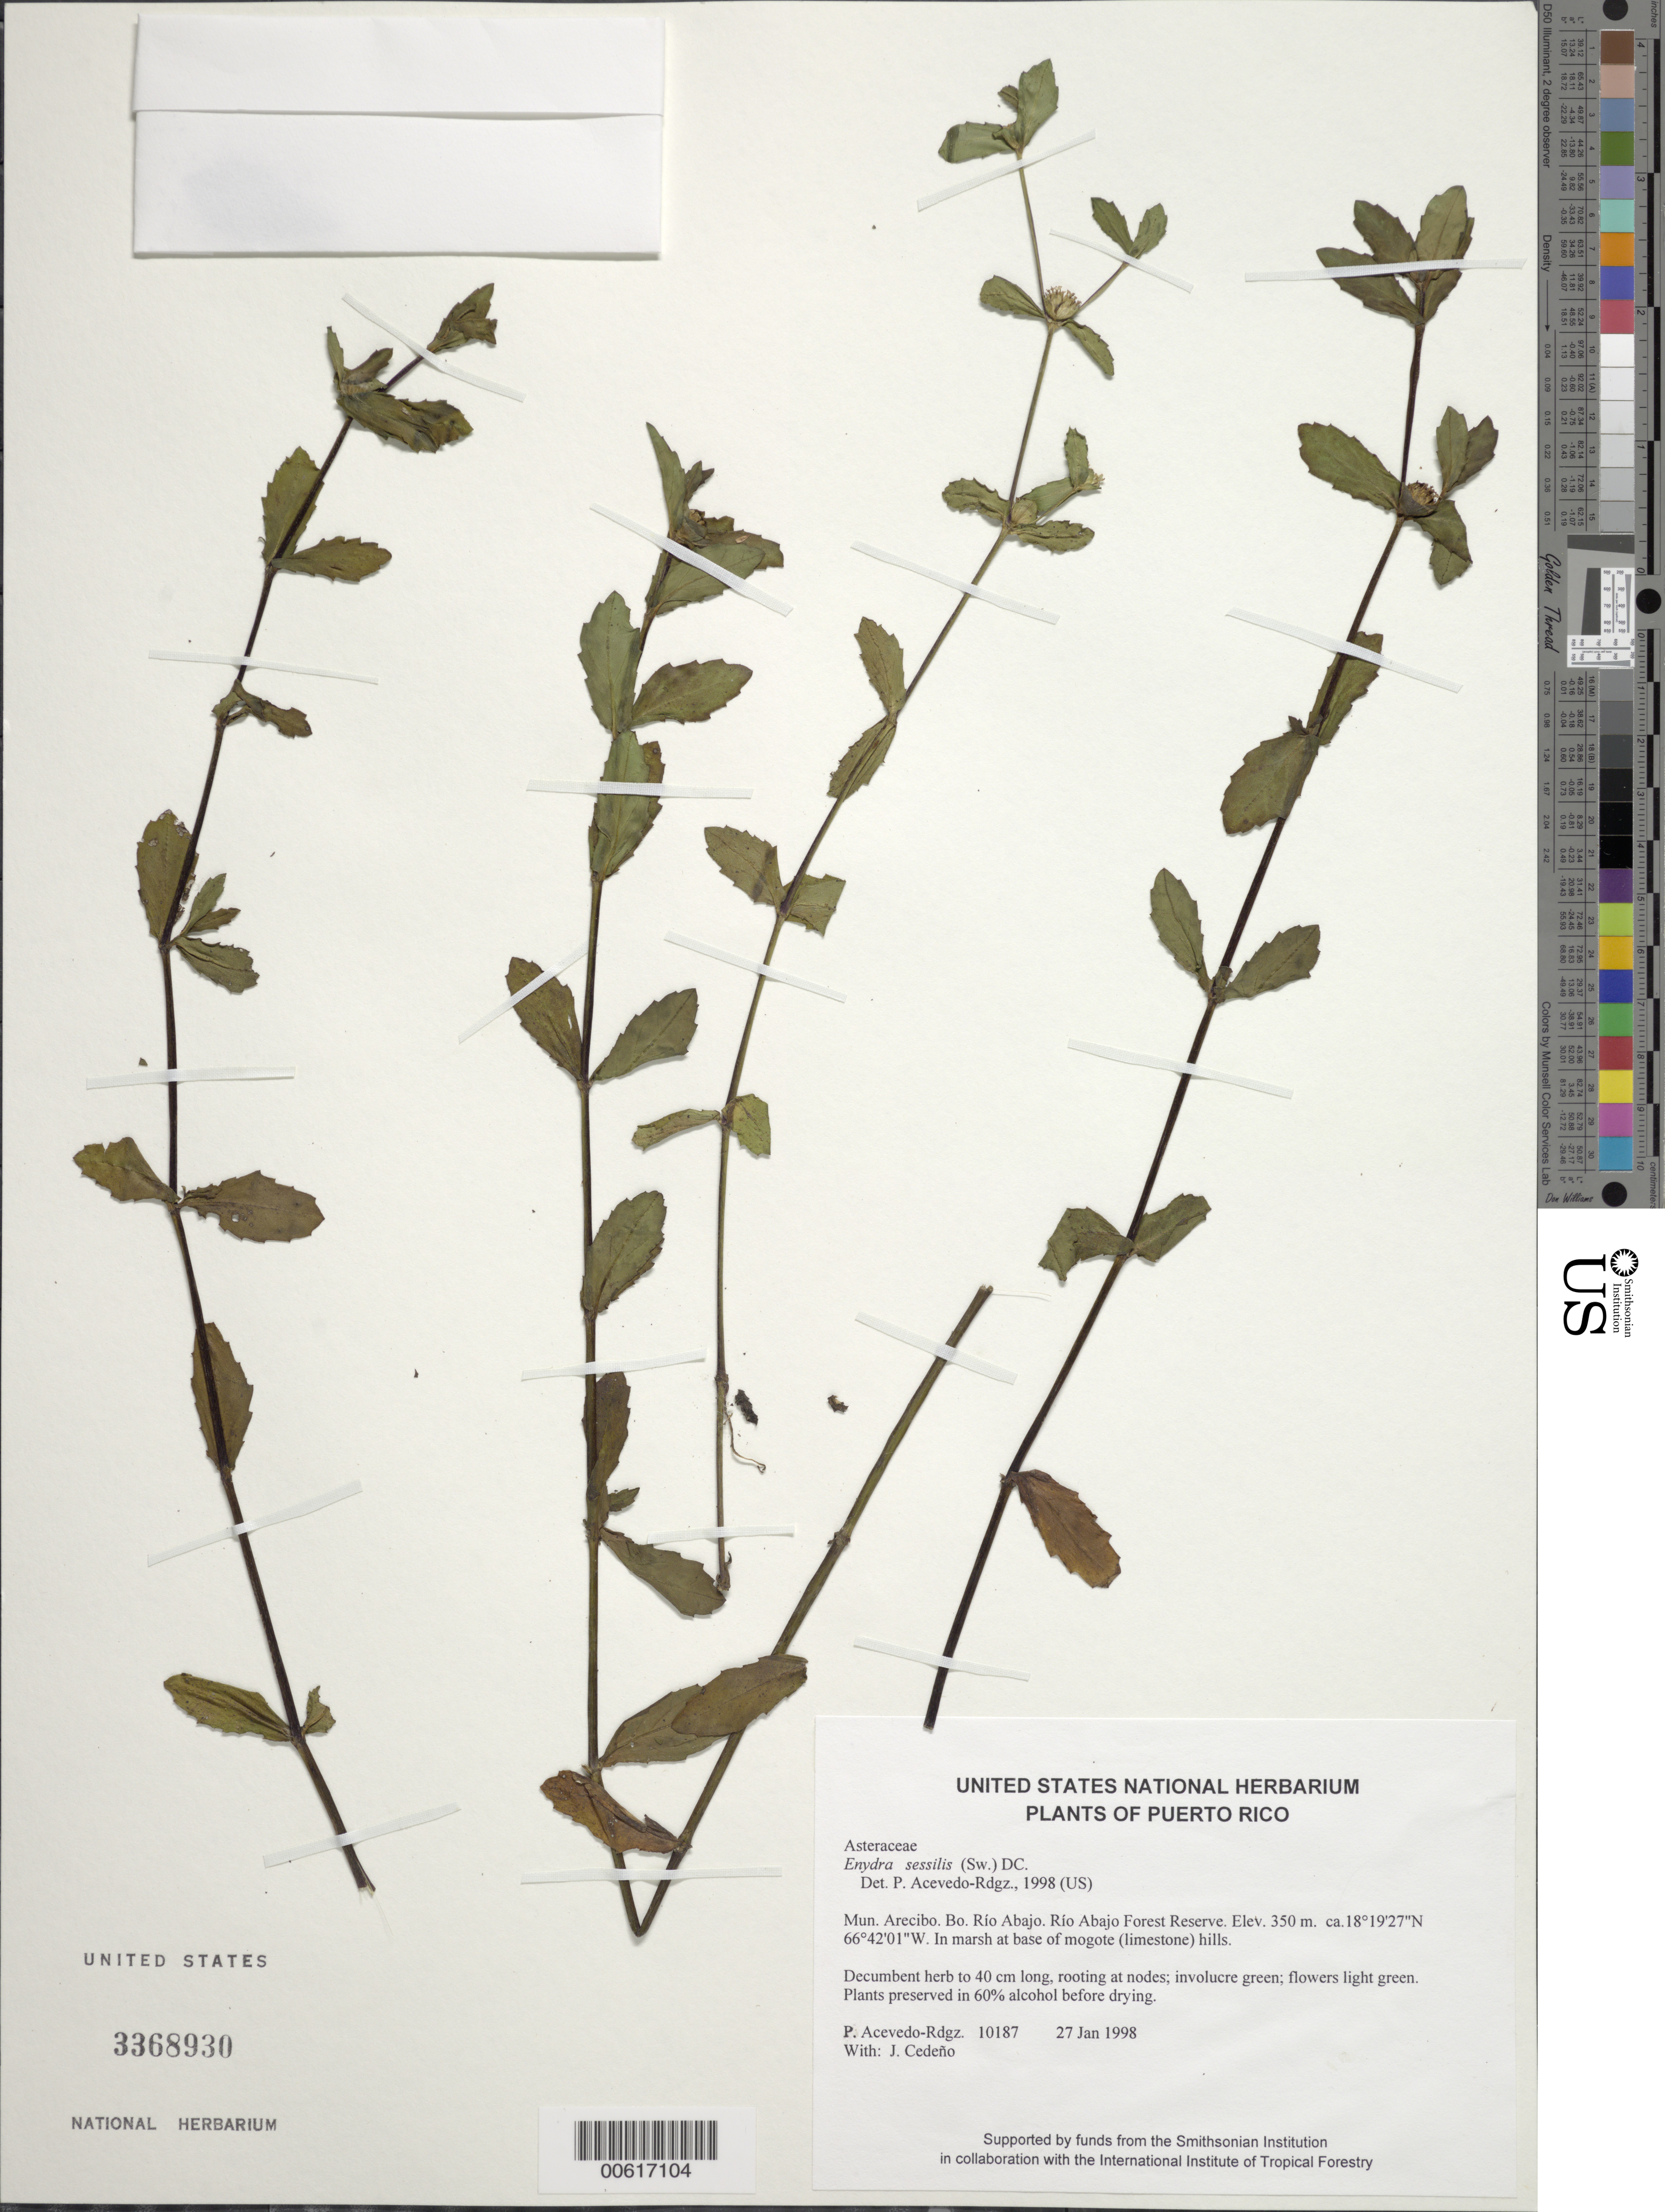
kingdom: Plantae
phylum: Tracheophyta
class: Magnoliopsida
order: Asterales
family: Asteraceae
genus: Enhydra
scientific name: Enhydra sessilis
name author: (Sw.) DC.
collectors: P. Acevedo-Rodr. & J. A. Cedeño M.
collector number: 10187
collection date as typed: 27 Jan 1998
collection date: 1998-01-27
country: Puerto Rico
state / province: Arecibo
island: Puerto Rico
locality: Arecibo; Bo. Río Abajo. Río Abajo Forest Reserve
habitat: In marsh at base of mogote (limestone) hills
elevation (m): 350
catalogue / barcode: US 3368930